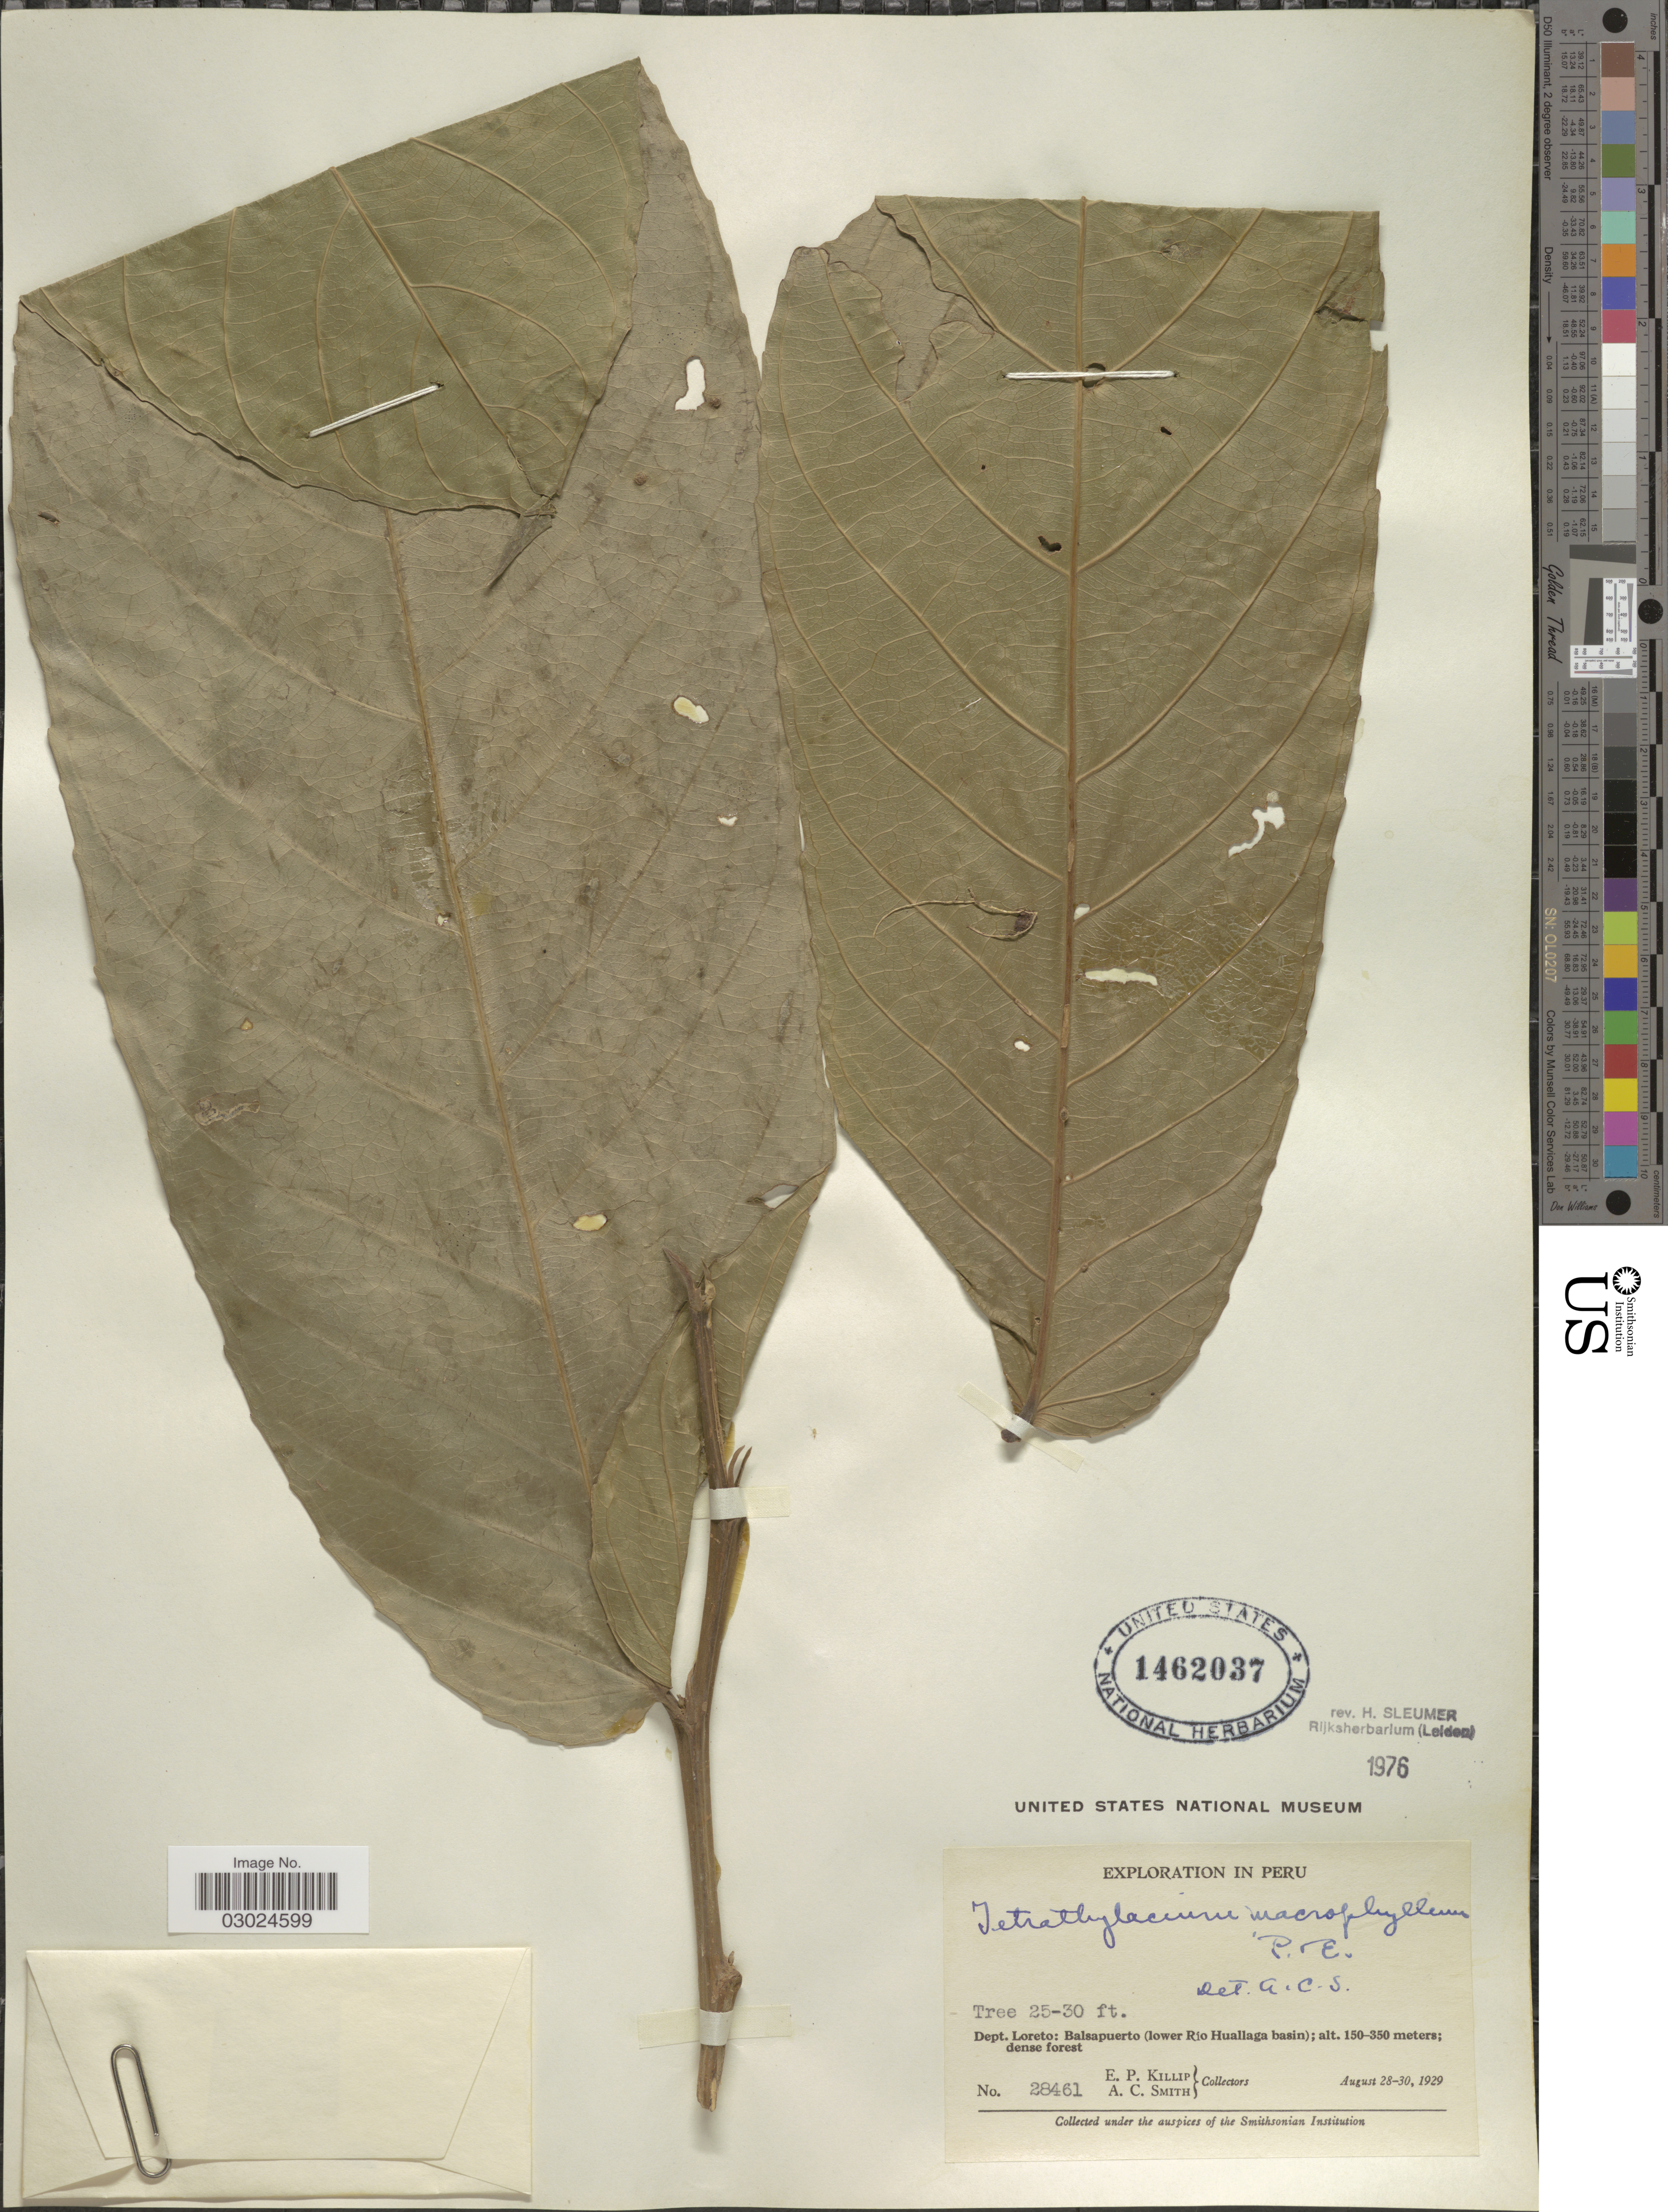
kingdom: Plantae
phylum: Tracheophyta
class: Magnoliopsida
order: Malpighiales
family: Salicaceae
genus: Tetrathylacium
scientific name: Tetrathylacium macrophyllum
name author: Poepp.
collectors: E. P. Killip & A. C. Smith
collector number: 28461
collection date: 1929-08-28/1929-08-30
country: Peru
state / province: Loreto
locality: Dept. Loreto: Balsapuerto (lower Río Huallaga basin).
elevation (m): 150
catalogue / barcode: US 1462037